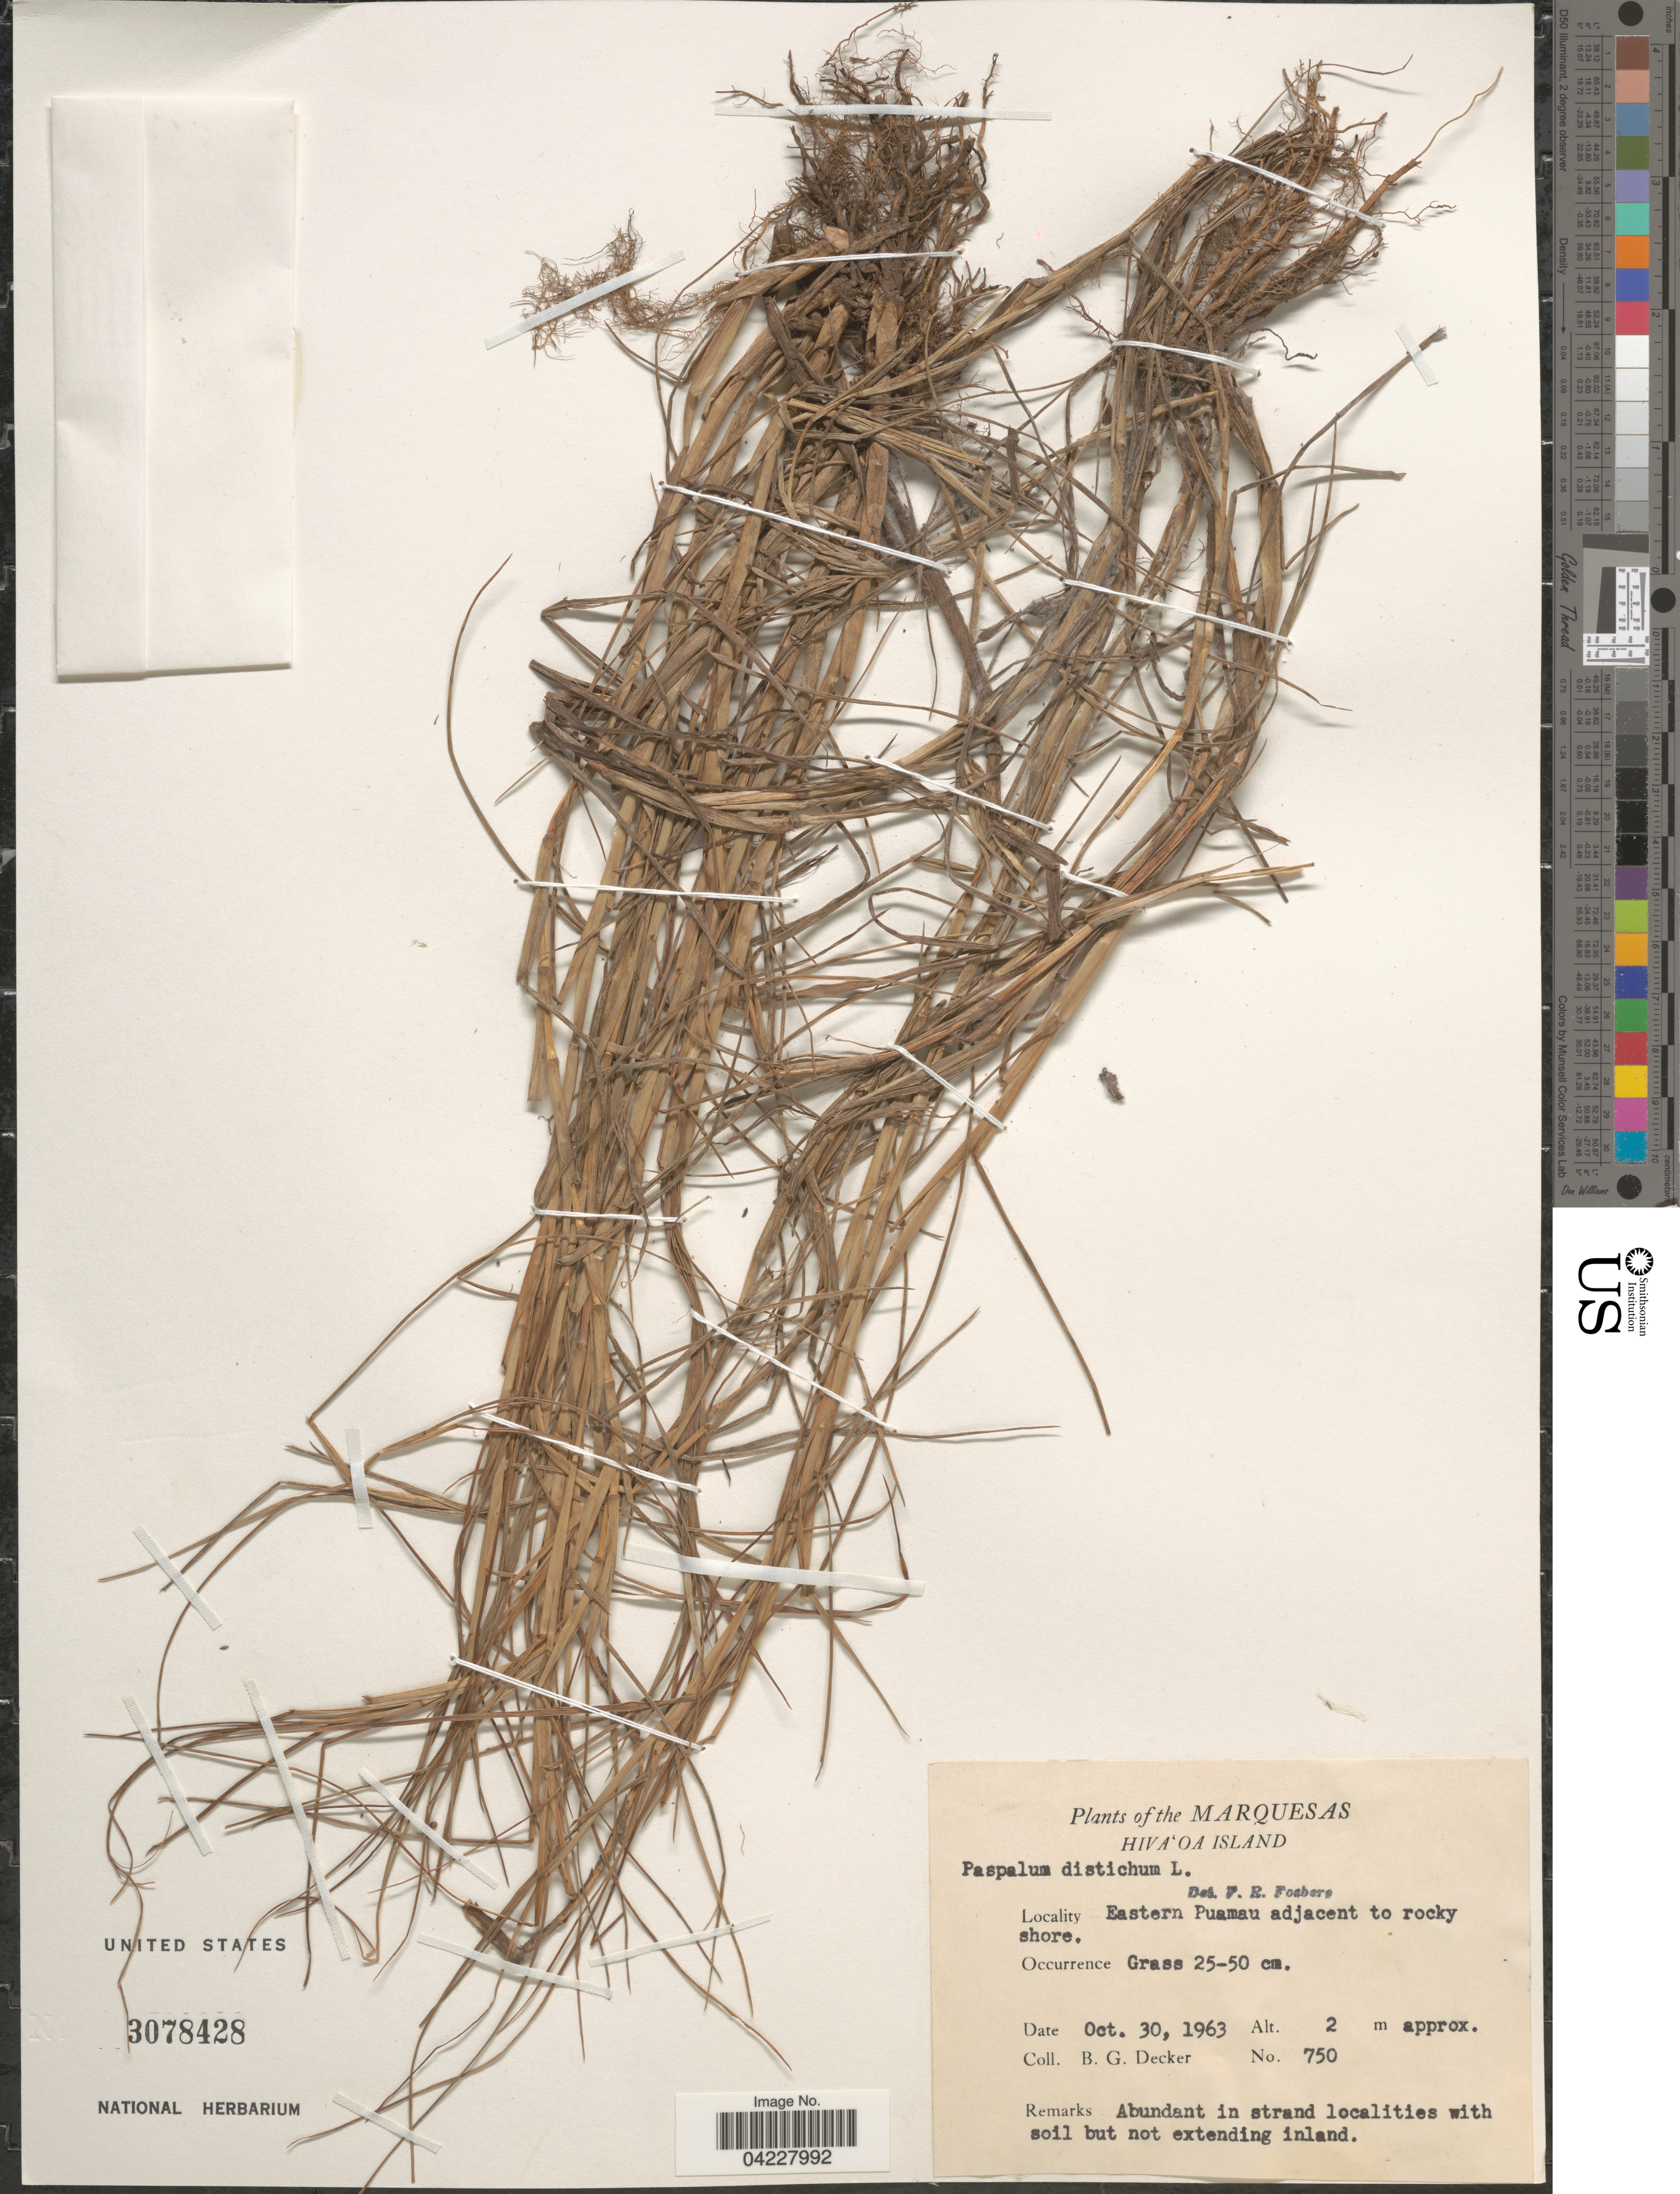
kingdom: Plantae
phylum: Tracheophyta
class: Liliopsida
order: Poales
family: Poaceae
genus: Paspalum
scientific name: Paspalum distichum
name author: L.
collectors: B. G. Decker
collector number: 750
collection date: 1963-10-30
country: French Polynesia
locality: The Marquesas. Hiva'oa Island. Eastern Puamau adjacent to rocky shore.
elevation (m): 2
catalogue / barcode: US 3078428